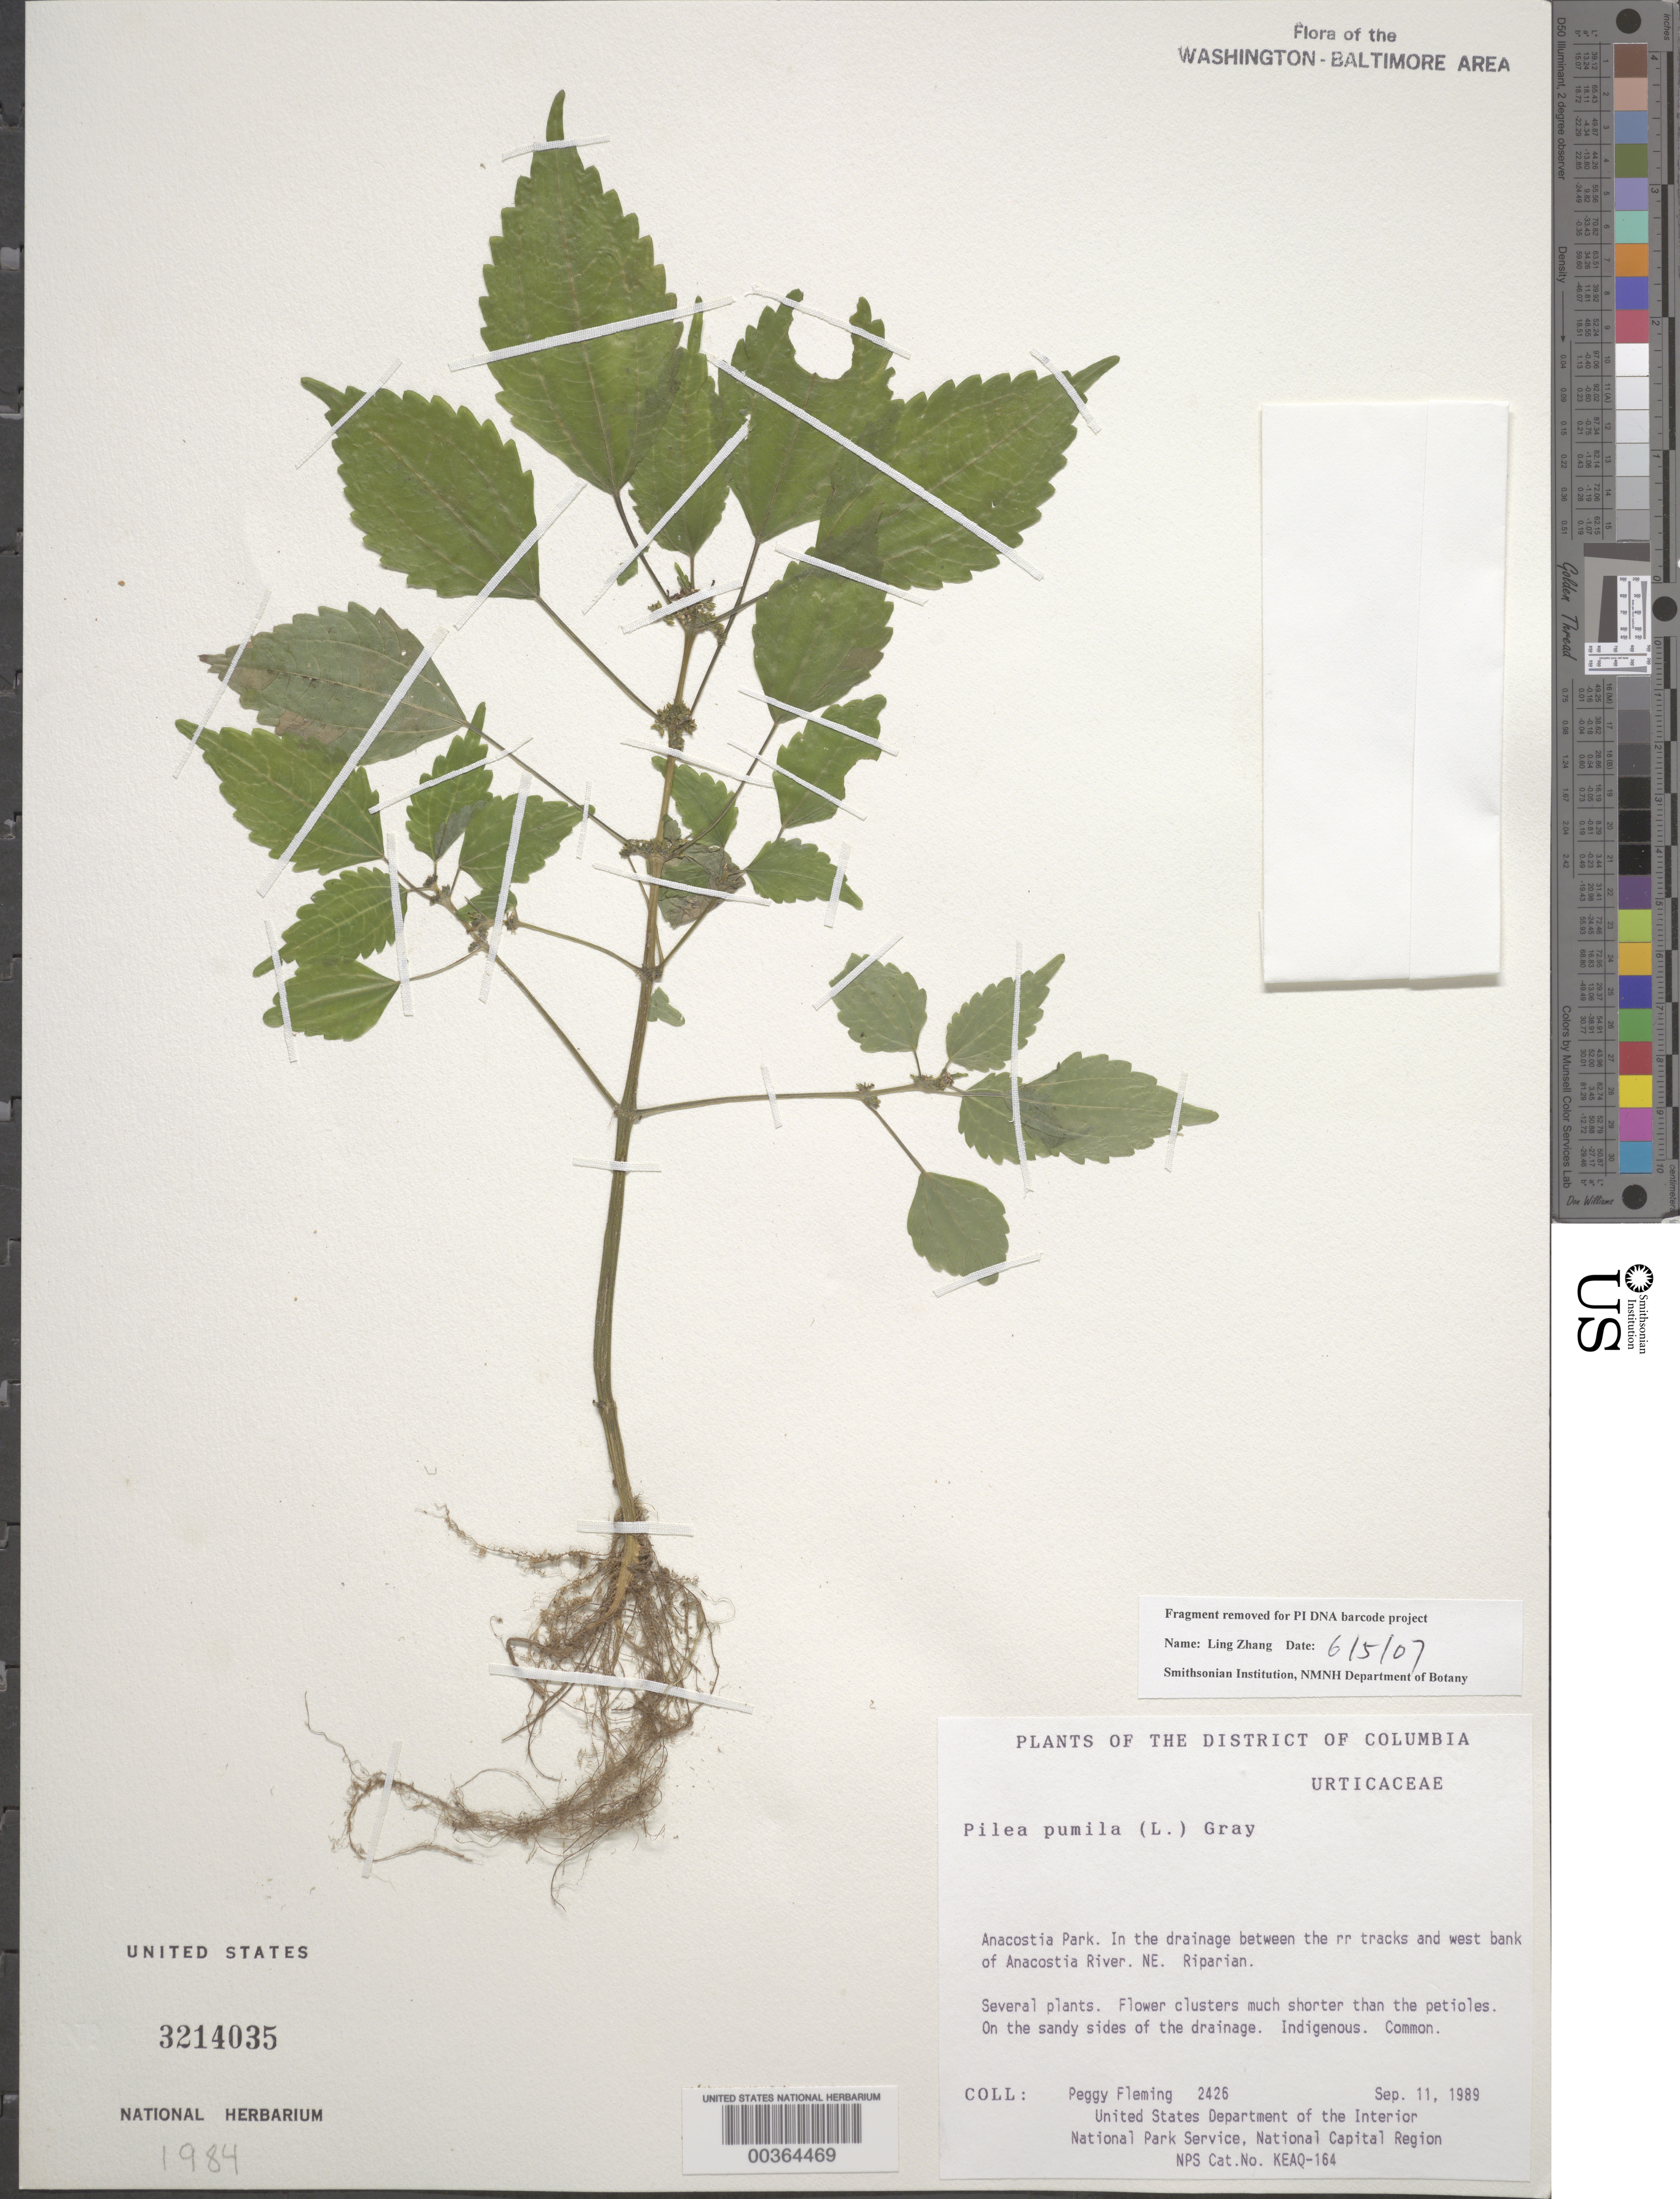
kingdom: Plantae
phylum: Tracheophyta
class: Magnoliopsida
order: Rosales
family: Urticaceae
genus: Pilea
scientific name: Pilea pumila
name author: (L.) A. Gray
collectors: P. Fleming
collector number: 2426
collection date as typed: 11 Sep 1989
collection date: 1989-09-11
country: United States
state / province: District of Columbia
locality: Anacostia Park, W bank of Anacostia River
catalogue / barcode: US 3214035